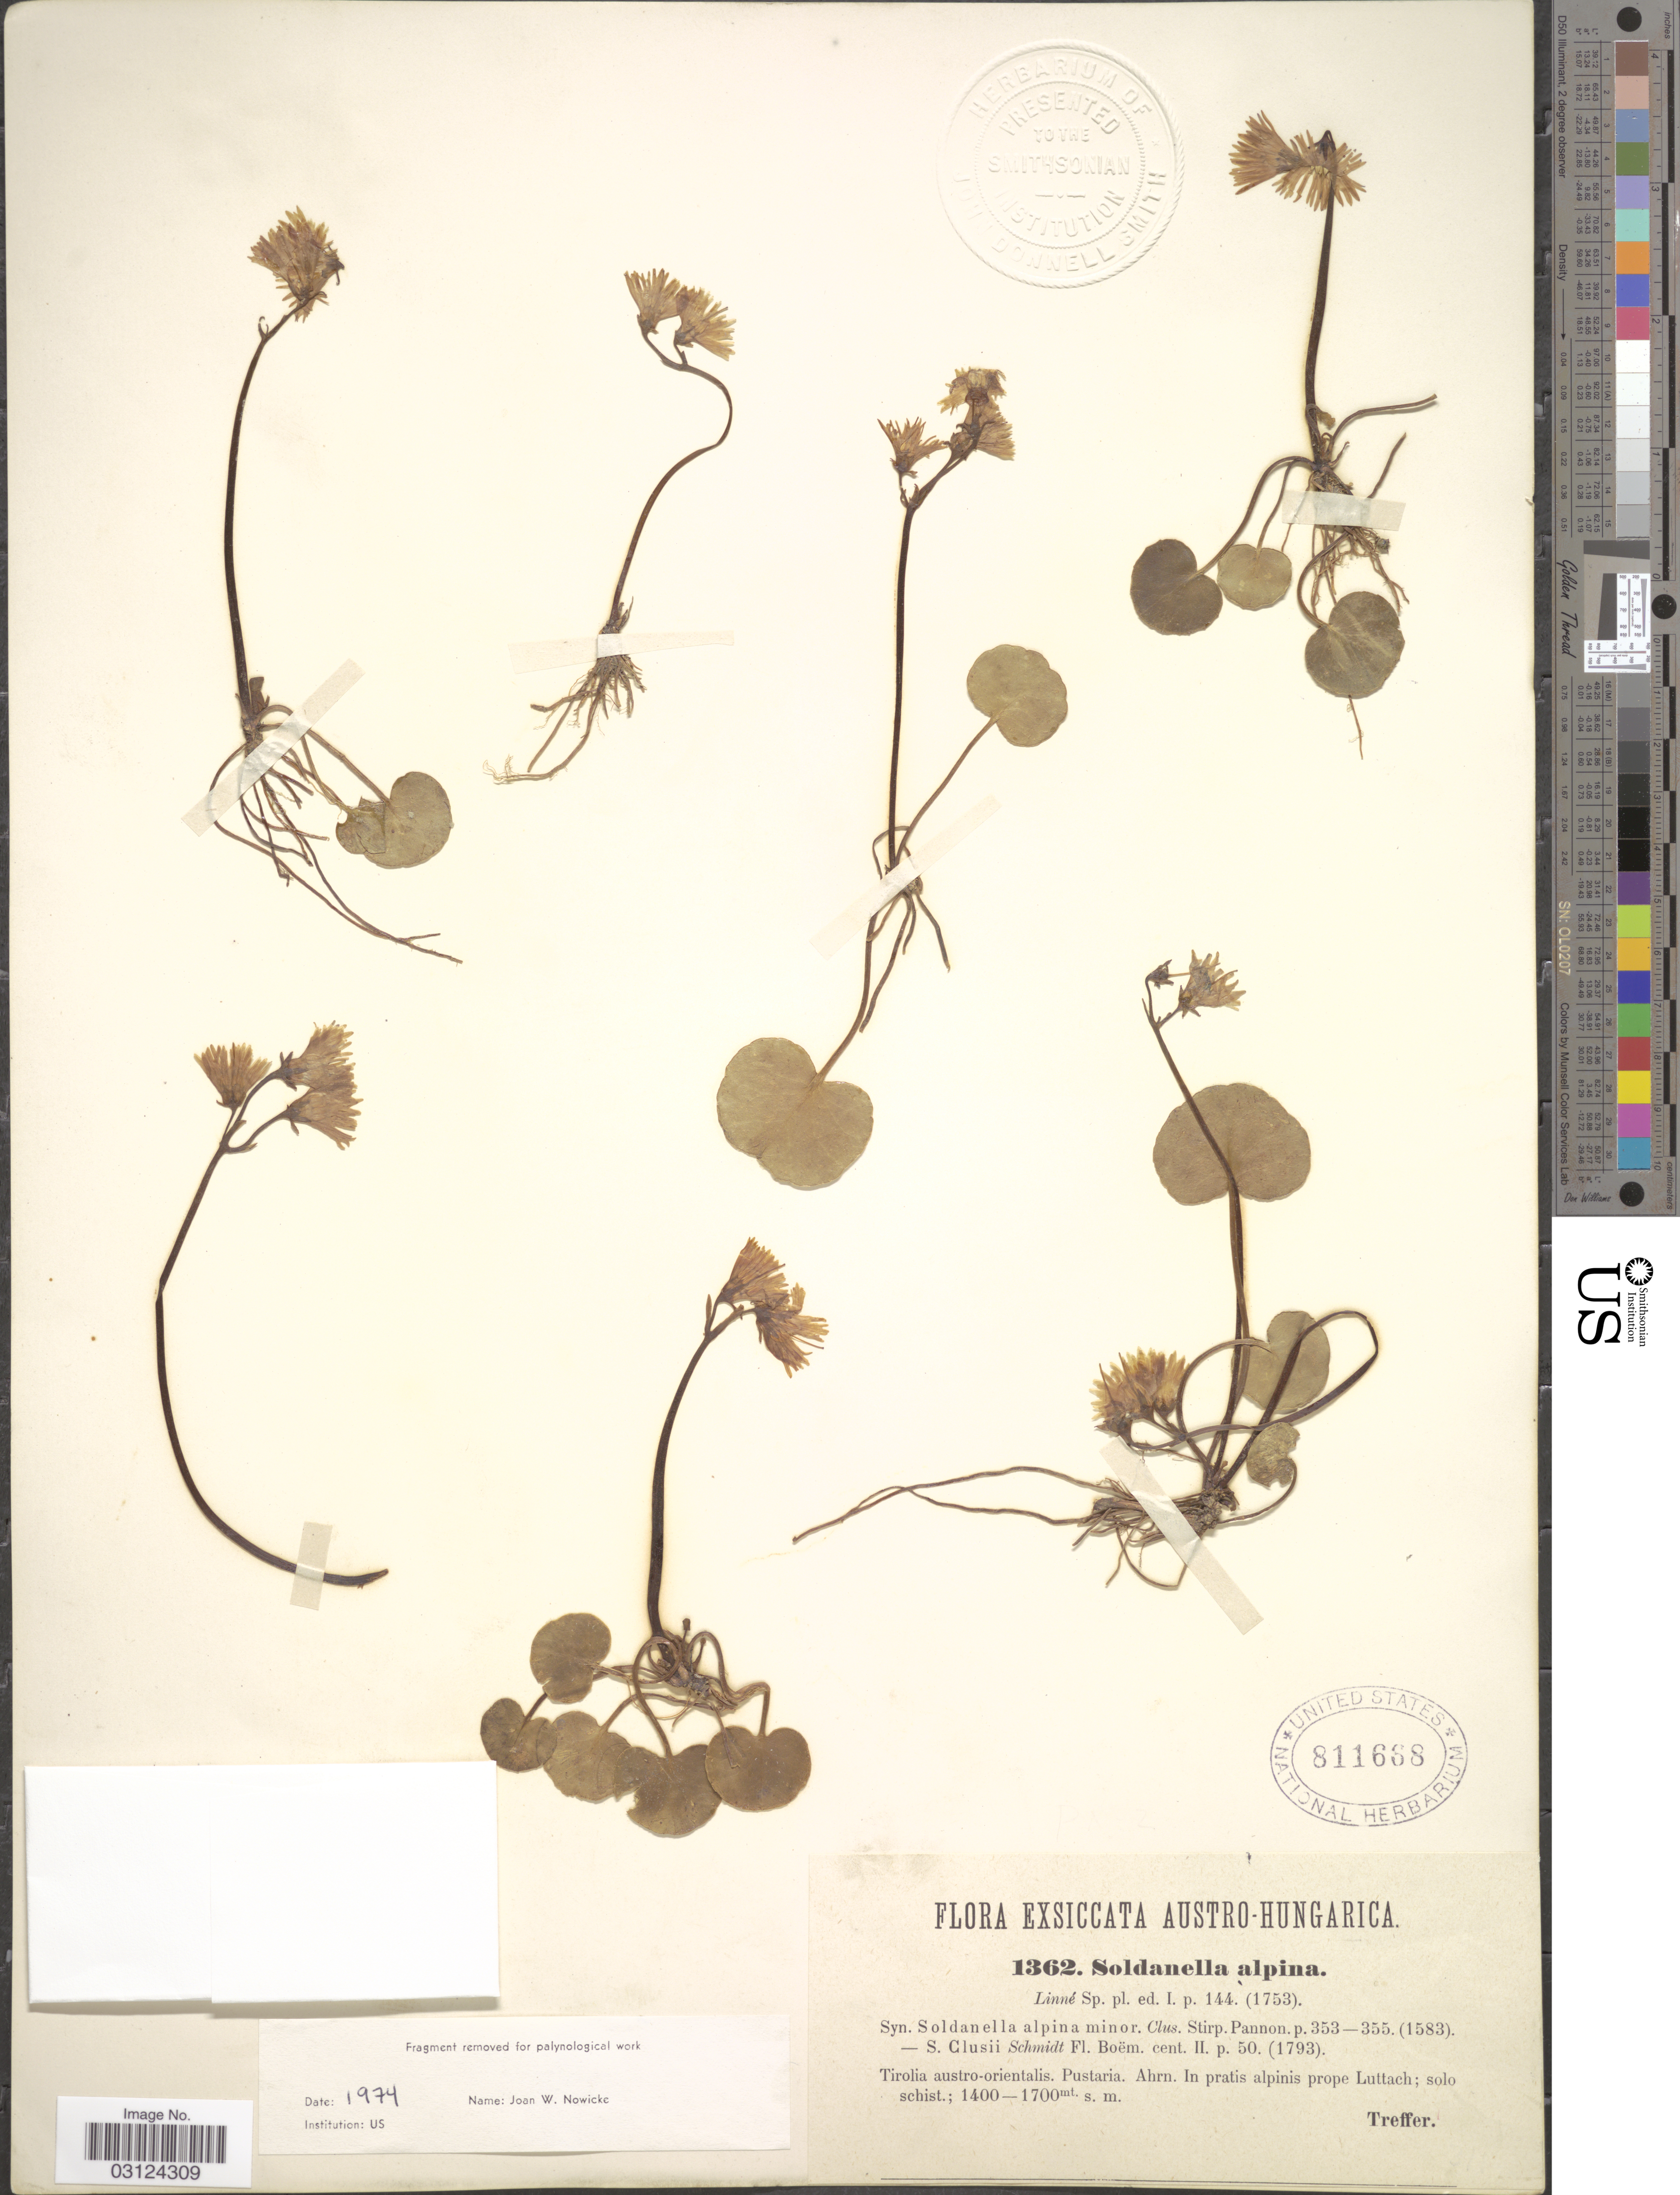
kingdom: Plantae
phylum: Tracheophyta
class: Magnoliopsida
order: Ericales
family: Primulaceae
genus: Soldanella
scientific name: Soldanella alpina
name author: L.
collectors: Treffer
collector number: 1362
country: Italy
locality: Austro-Hungarica. Tirolia austro-orientalis. Pustaria. Ahrn. In pratis alpinis prope Luttach; solo schist.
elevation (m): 1400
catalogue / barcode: US 811668